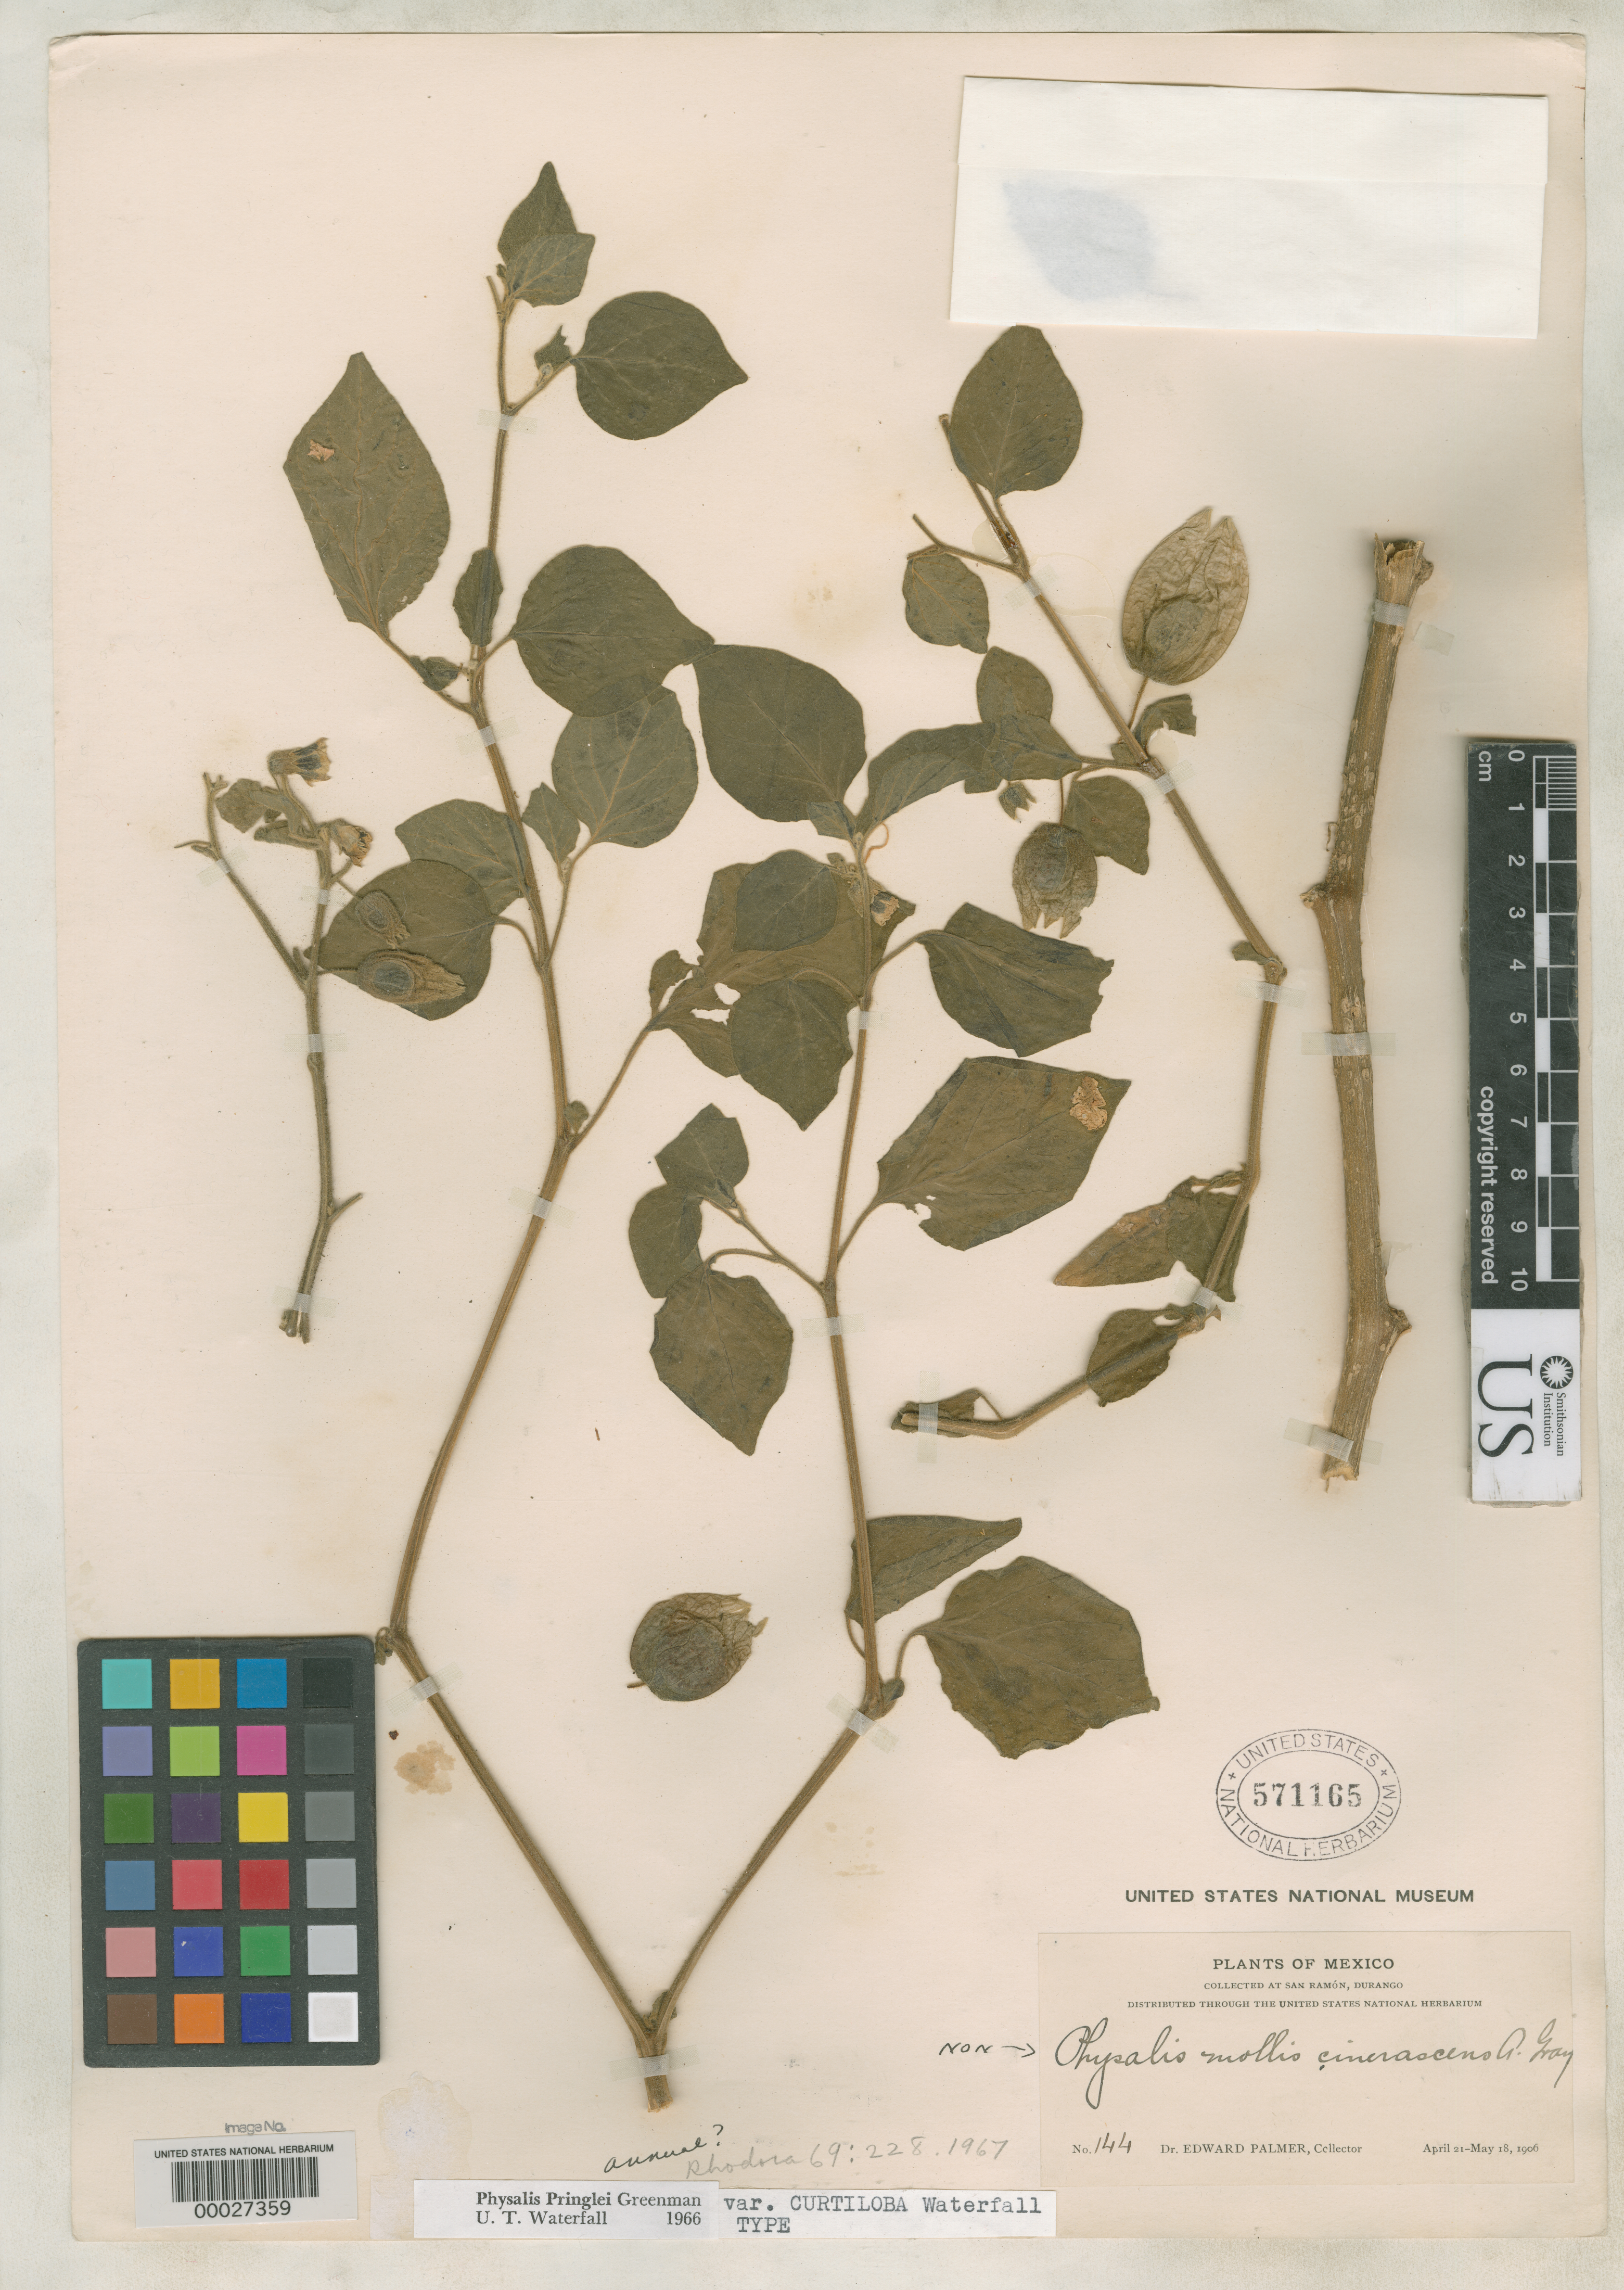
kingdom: Plantae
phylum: Tracheophyta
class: Magnoliopsida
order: Solanales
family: Solanaceae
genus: Physalis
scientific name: Physalis pringlei var. curtiloba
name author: Waterf.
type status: Holotype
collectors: E. Palmer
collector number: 144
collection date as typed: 21 Apr 1906 to 18 May 1906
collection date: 1906-04-21/1906-05-18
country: Mexico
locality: E of Monserrat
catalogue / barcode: US 571165